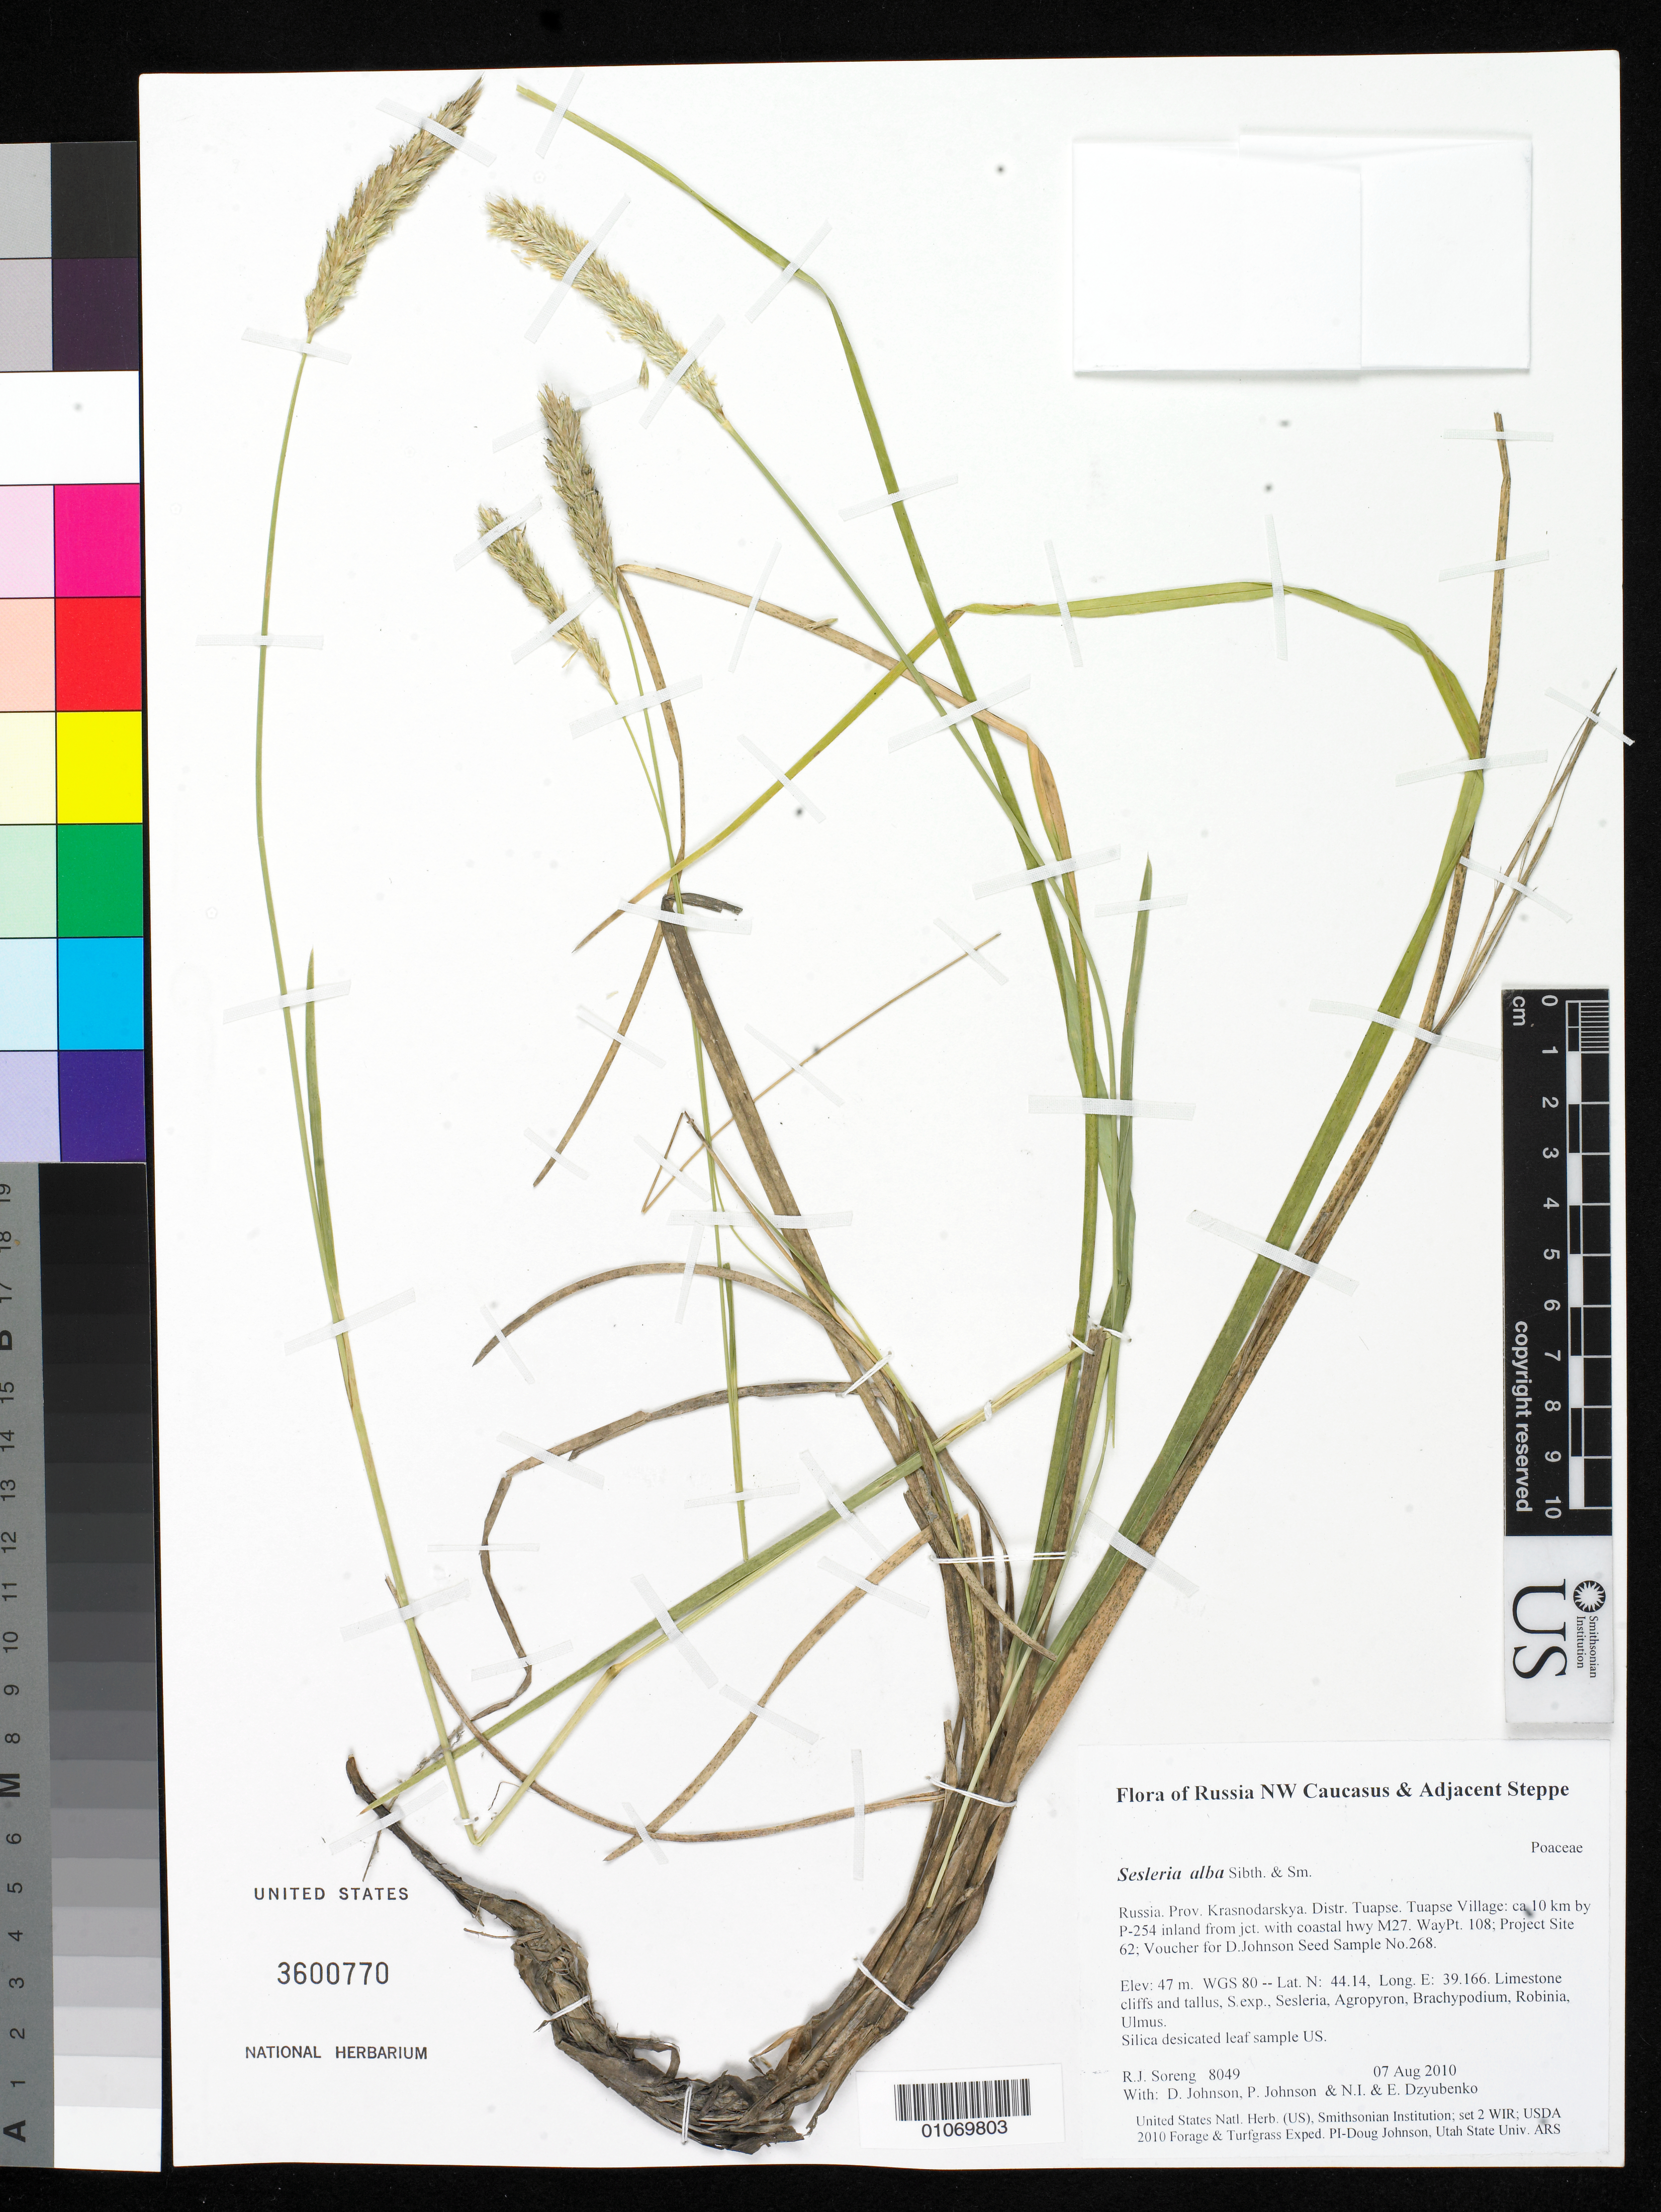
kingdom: Plantae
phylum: Tracheophyta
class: Liliopsida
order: Poales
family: Poaceae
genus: Sesleria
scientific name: Sesleria alba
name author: Sibth. & Sm.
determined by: Soreng, Robert J., Research Associate (BOT), Smithsonian Institution - National Museum of Natural History (UNITED STATES)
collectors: R. J. Soreng, D. Johnson, P. Johnson, N. Dzyubenko & E. Dzyubenko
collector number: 8049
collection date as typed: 07 Aug 2010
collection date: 2010-08-07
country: Russian Federation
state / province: Krasnodar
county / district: Tuapse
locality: Tuapse Village: ca 10 km by P-254 inland from jct. with coastal hwy M27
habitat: Limestone cliffs and tallus, S exp., Sesleria, Agropyron, Brachypodium, Robinia, Ulmus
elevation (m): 47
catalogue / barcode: US 3600770